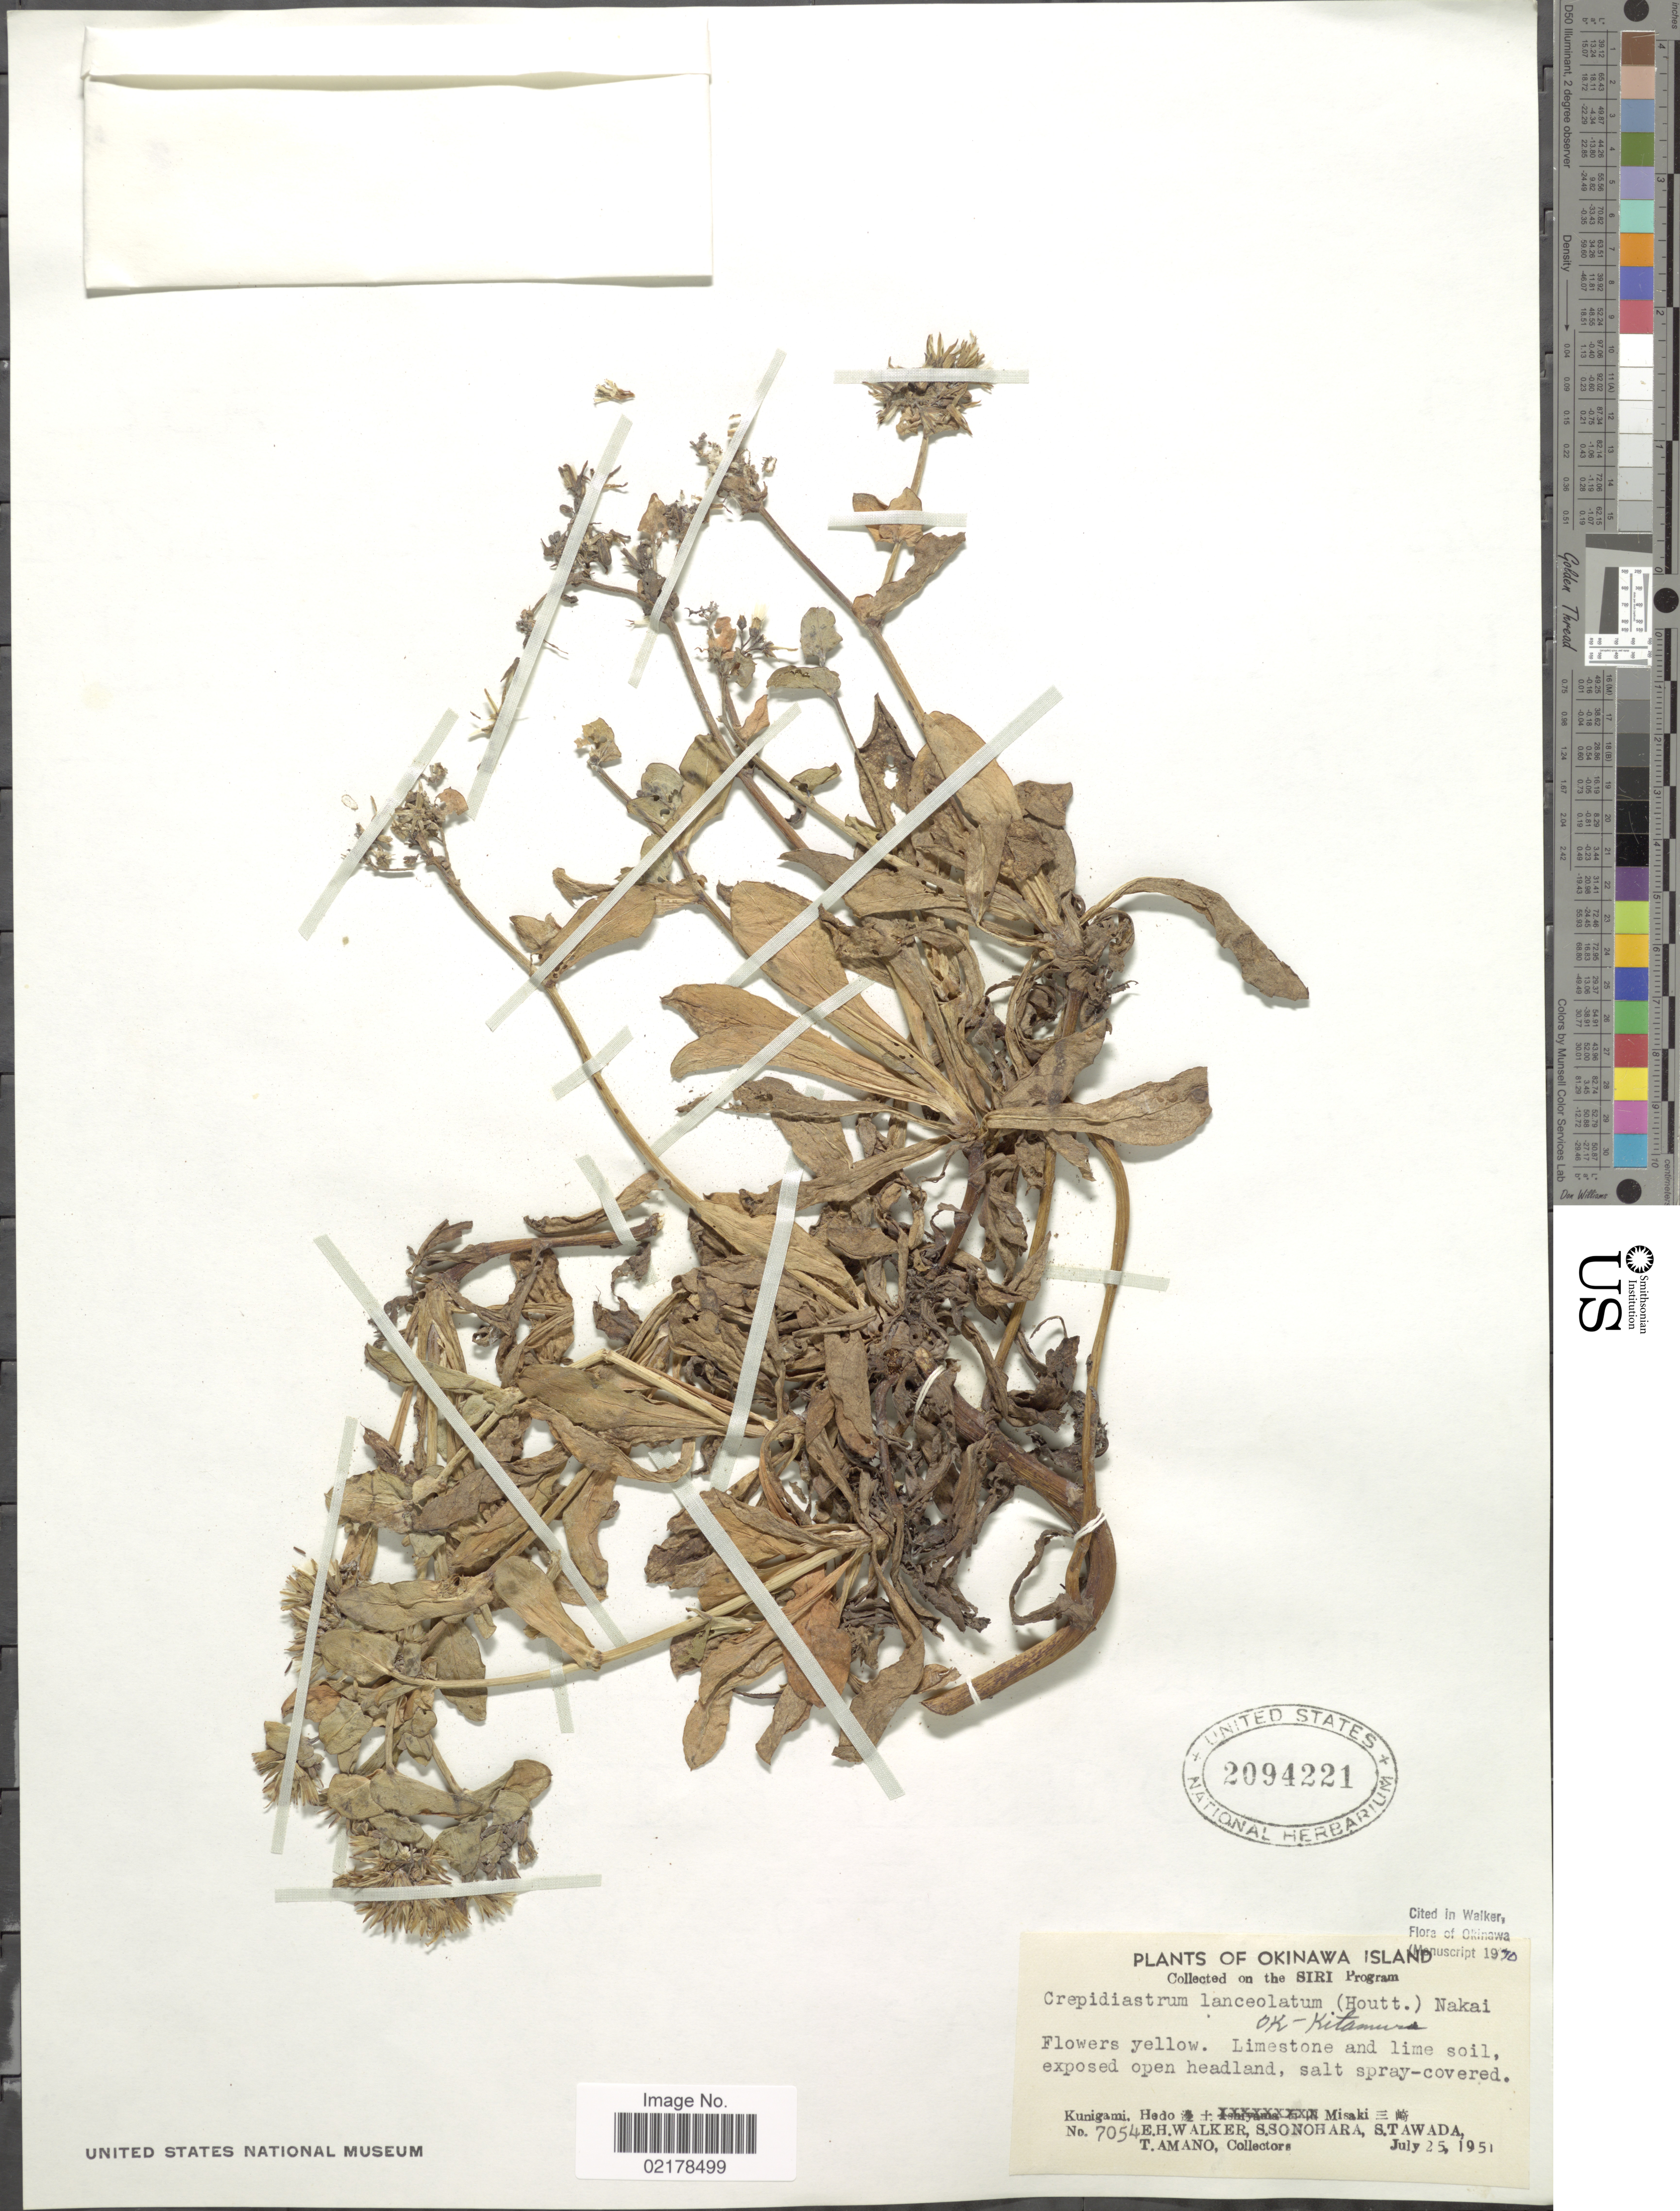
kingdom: Plantae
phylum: Tracheophyta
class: Magnoliopsida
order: Asterales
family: Asteraceae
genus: Crepidiastrum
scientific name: Crepidiastrum lanceolatum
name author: (Houtt.) Nakai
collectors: E. H. Walker, S. Sonohara, S. Tawada & T. Amano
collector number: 7054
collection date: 1951-07-25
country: Japan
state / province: Okinawa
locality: Okinawa Island, Kunigami, Hedo, Misaki [Foreign script]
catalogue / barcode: US 2094221